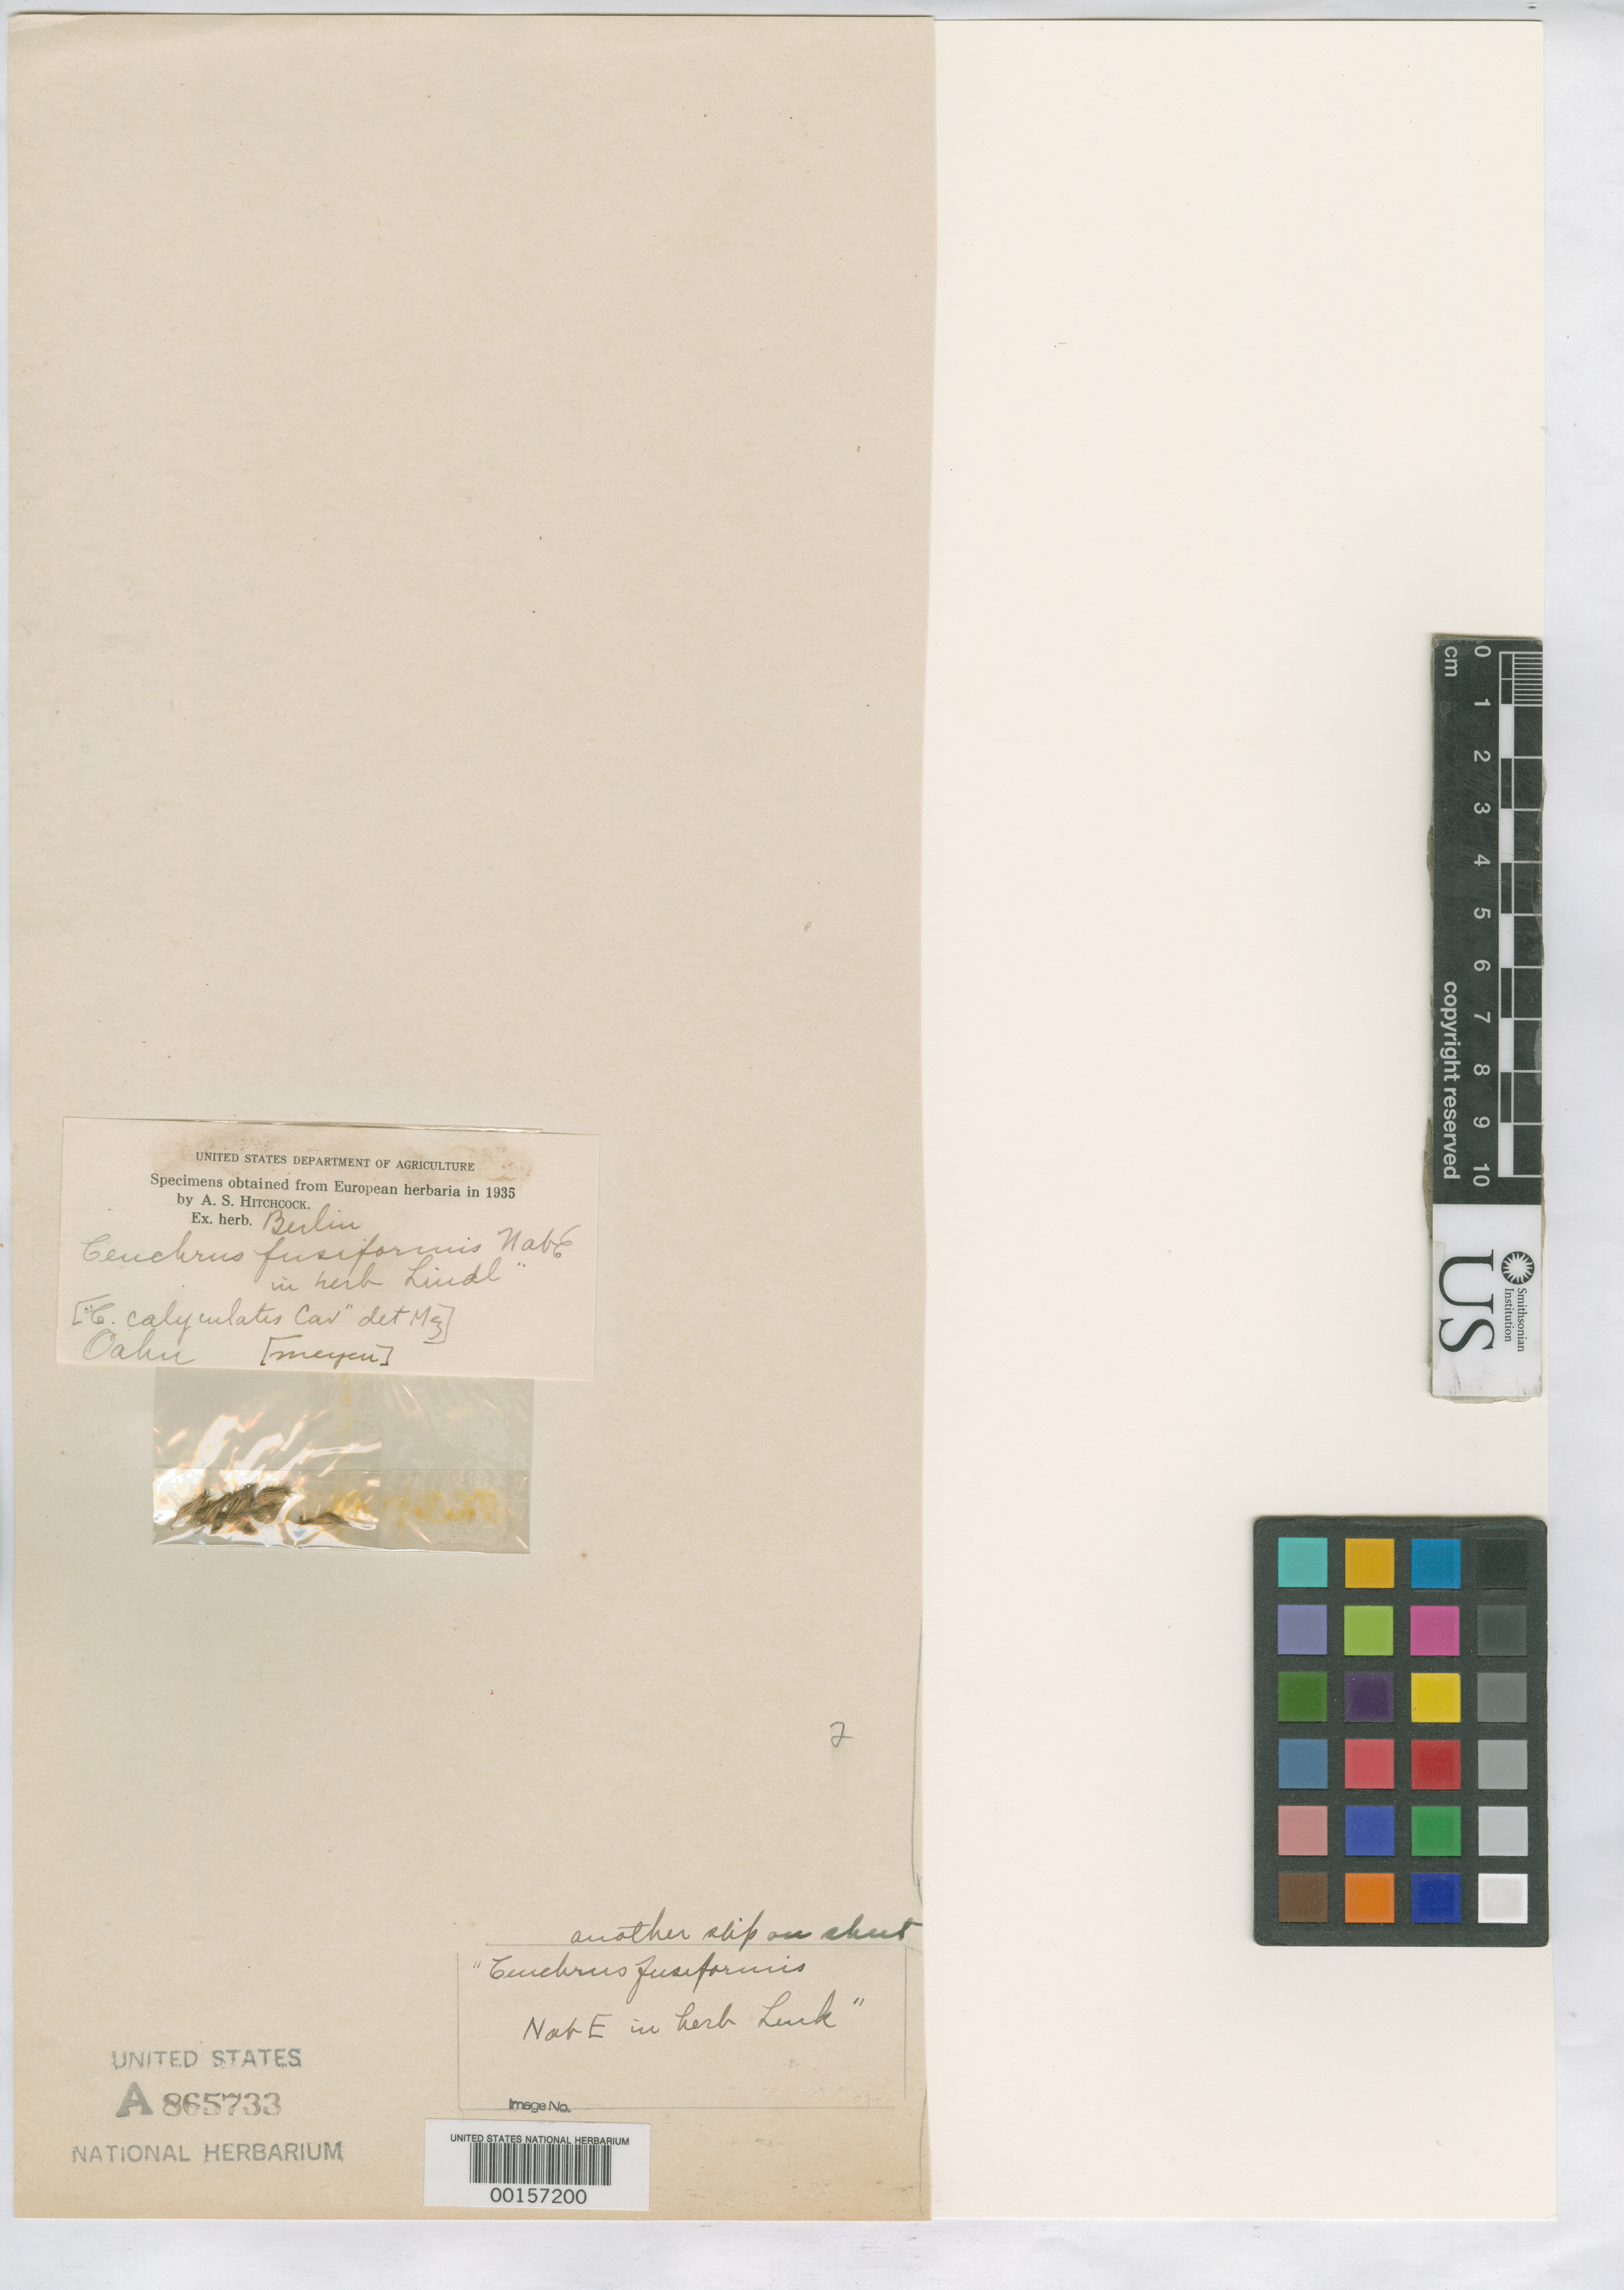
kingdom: Plantae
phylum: Tracheophyta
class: Liliopsida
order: Poales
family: Poaceae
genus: Cenchrus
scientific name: Cenchrus fusiformis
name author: Nees & Meyen in Nees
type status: Type Fragment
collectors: F. J. F. Meyen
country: United States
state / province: Hawaii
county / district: Honolulu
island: Oahu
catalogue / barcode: US 865733A